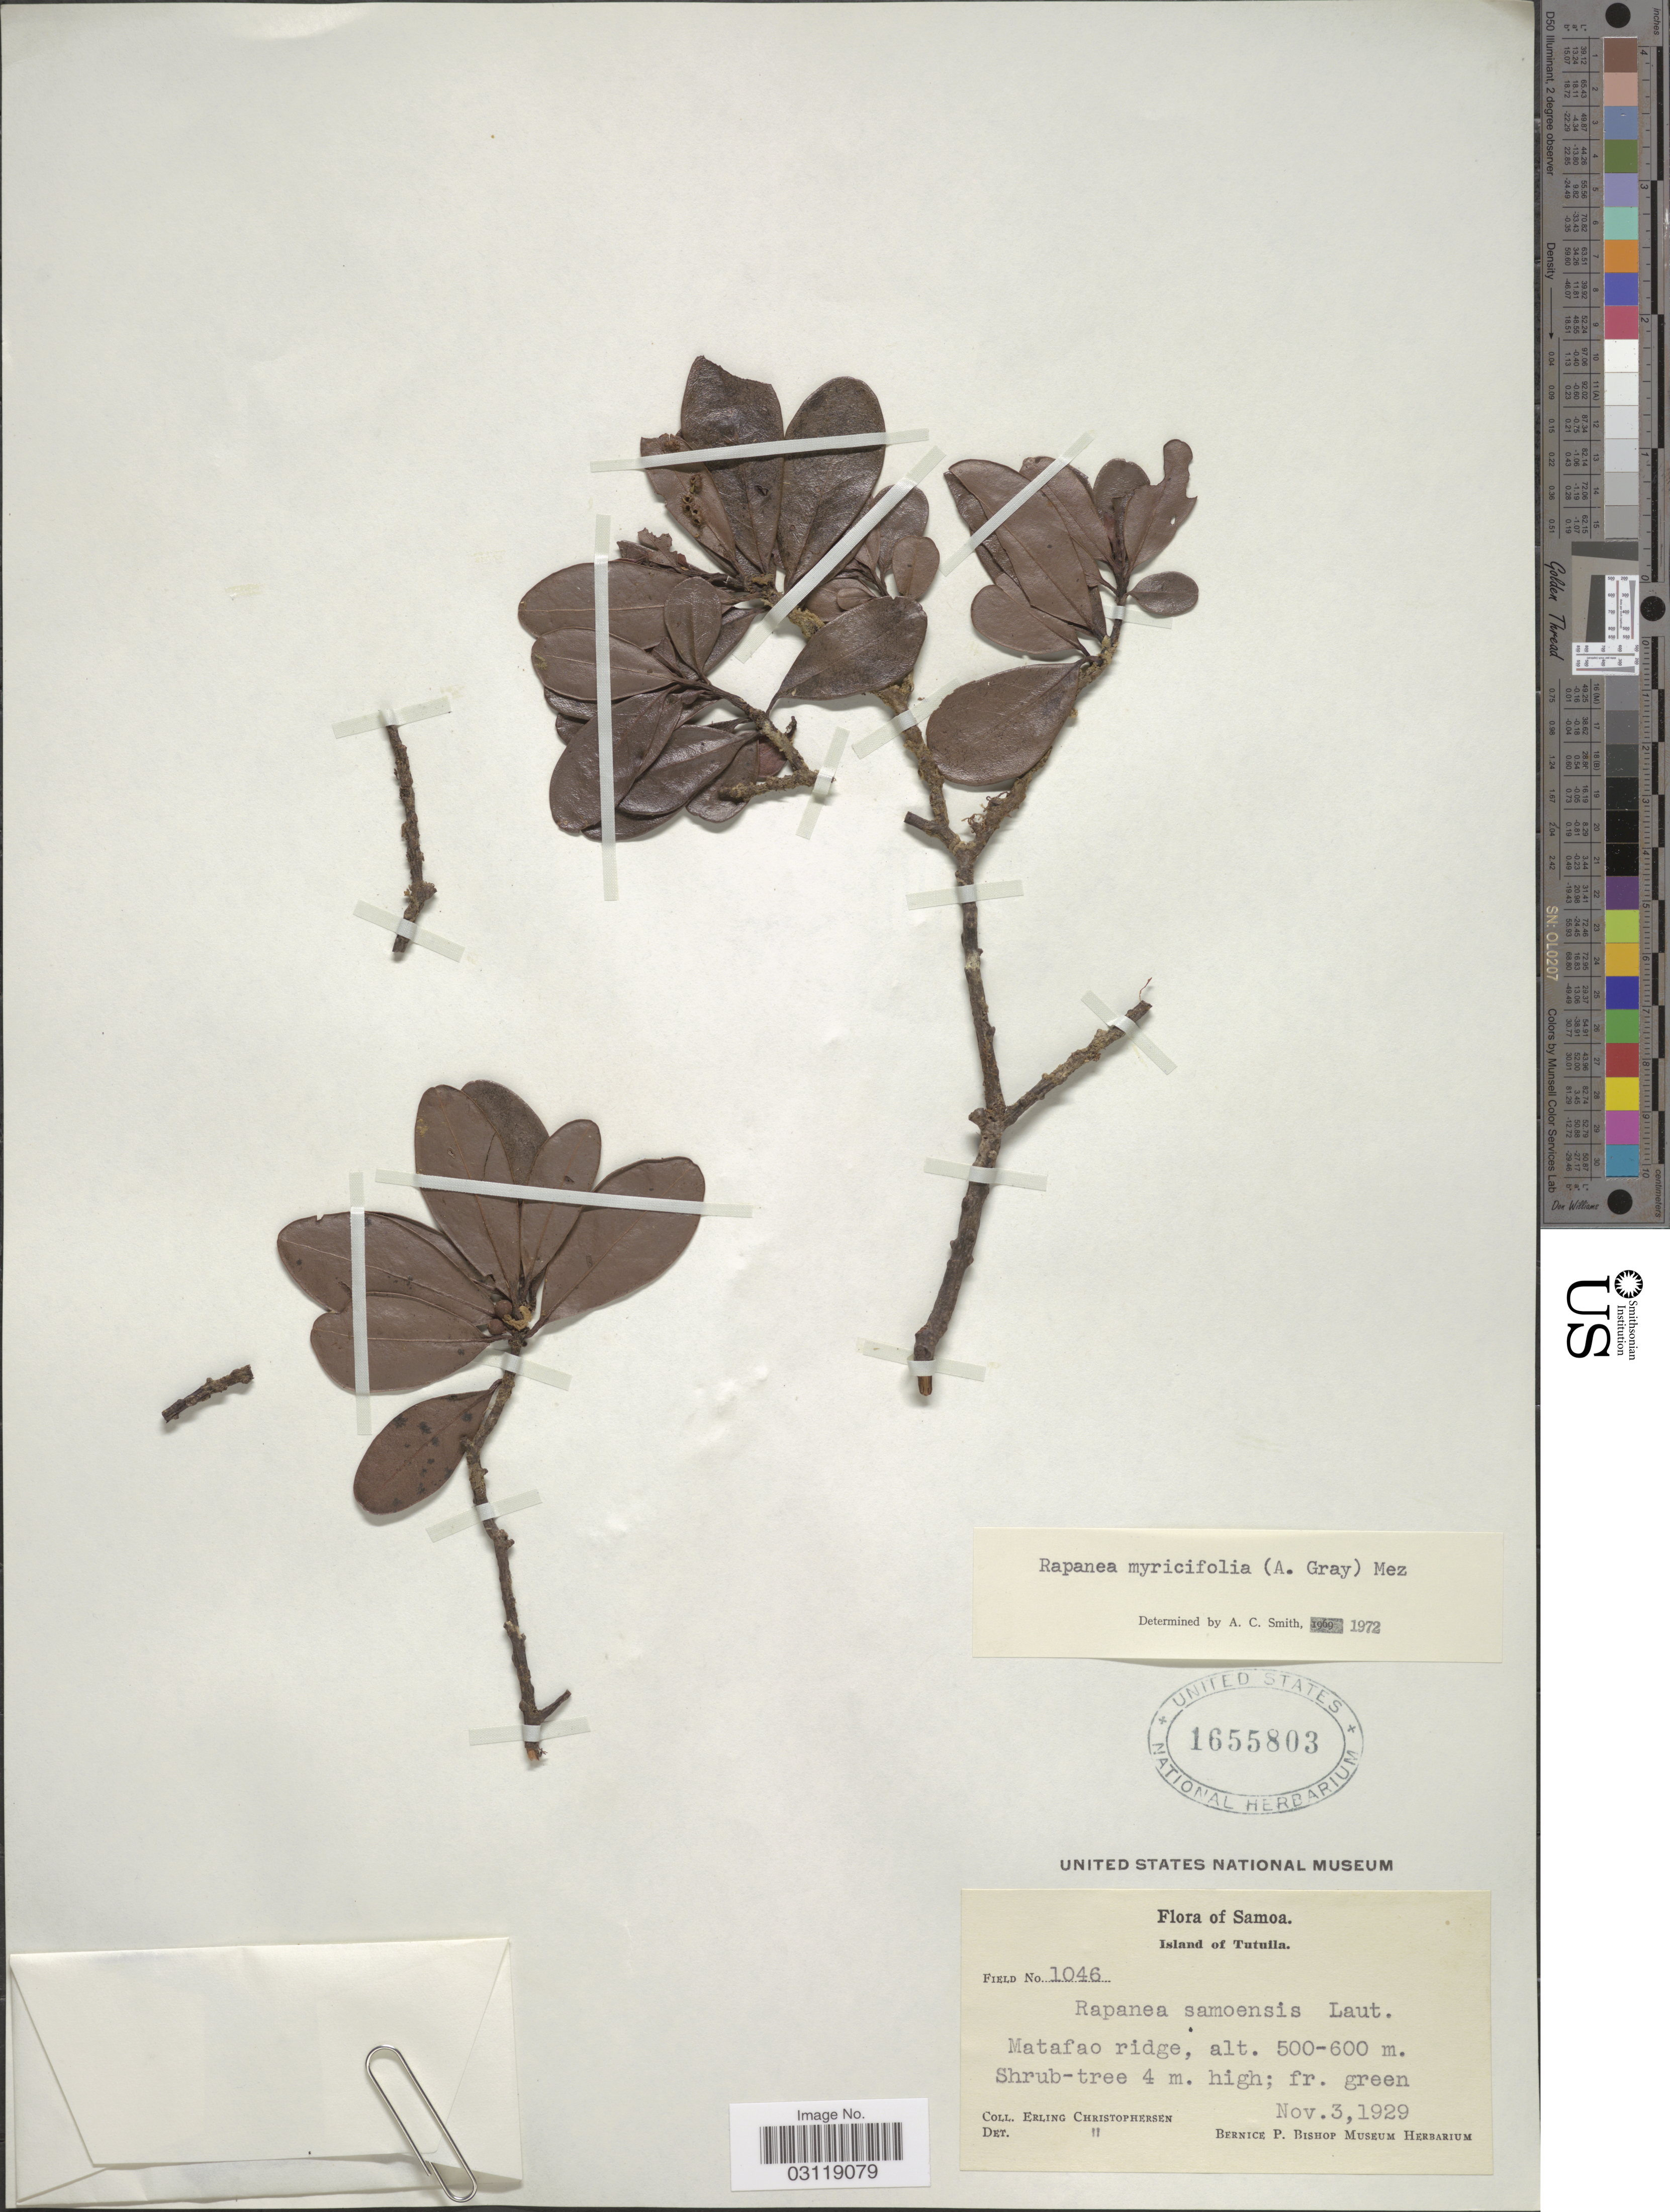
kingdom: Plantae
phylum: Tracheophyta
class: Magnoliopsida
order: Ericales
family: Primulaceae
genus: Rapanea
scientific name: Rapanea myricifolia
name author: (A. Gray) Mez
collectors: E. Christophersen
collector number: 1046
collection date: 1929-11-03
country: American Samoa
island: Tutuila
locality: Samoa. Island of Tutuila. Matafao ridge.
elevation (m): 500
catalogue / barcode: US 1655803